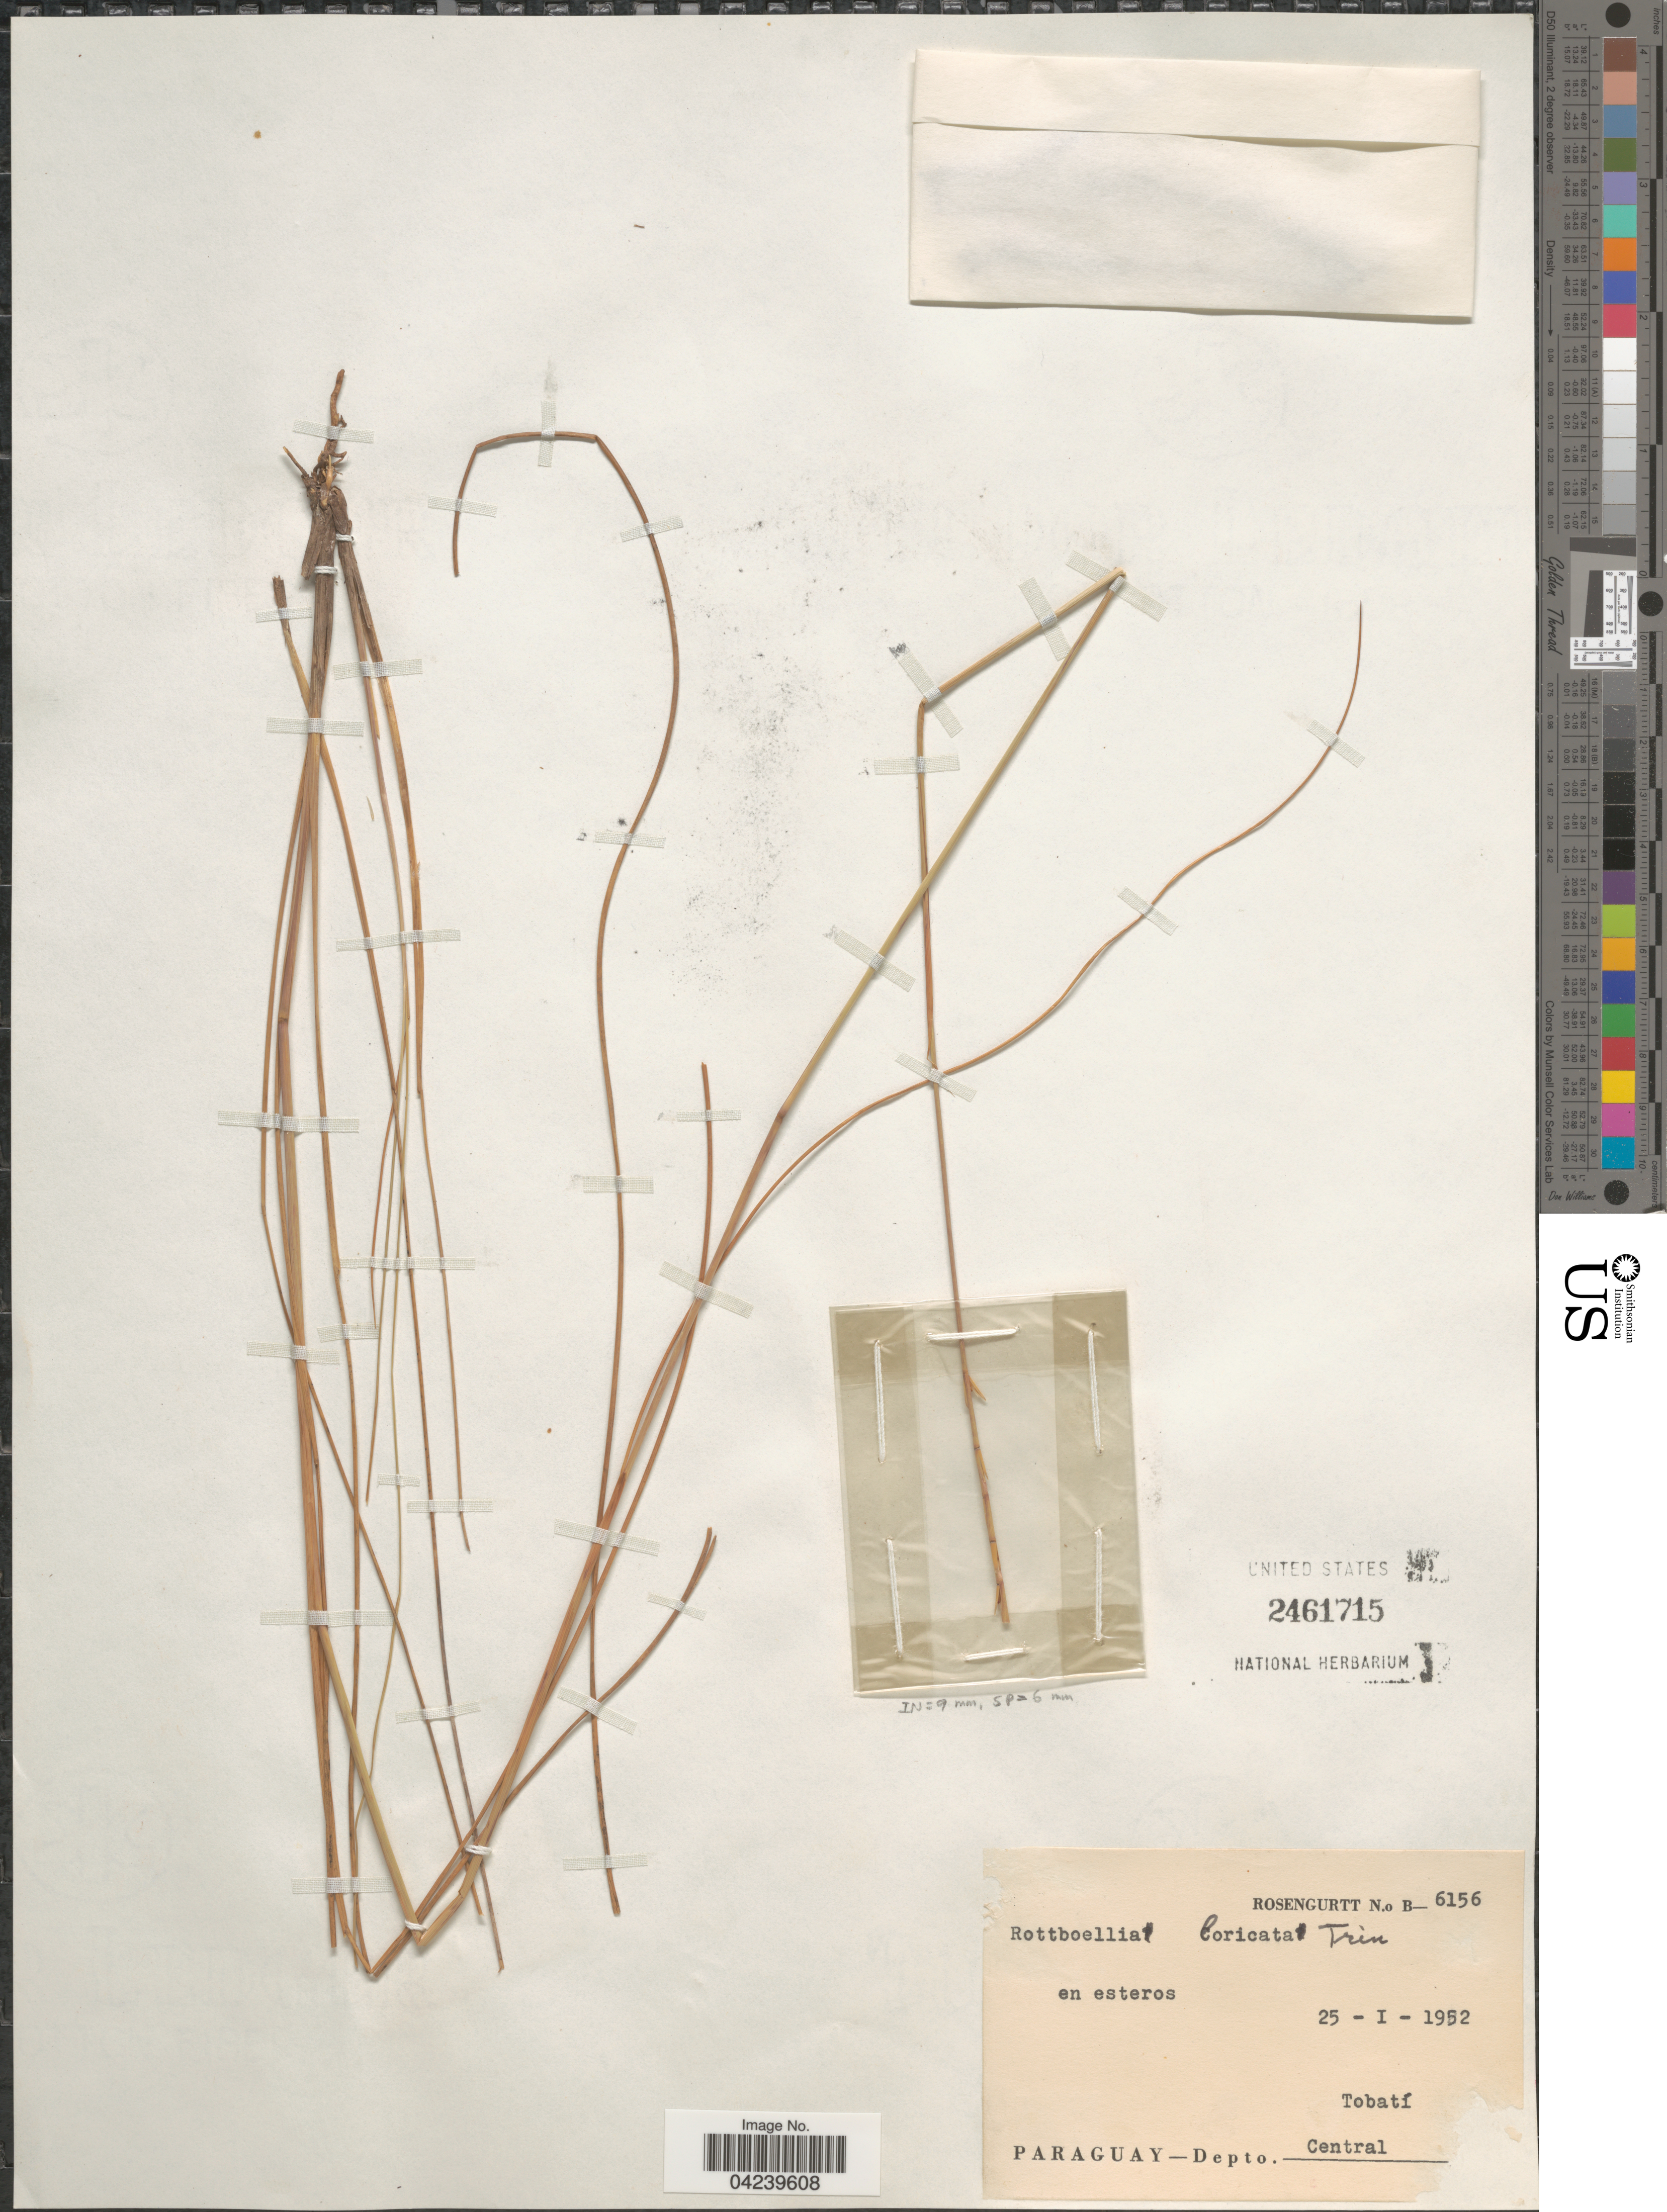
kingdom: Plantae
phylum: Tracheophyta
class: Liliopsida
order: Poales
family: Poaceae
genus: Rhytachne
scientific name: Rhytachne rottboellioides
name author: Desv.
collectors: Rosengurtt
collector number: B-6156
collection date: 1952-01-25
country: Paraguay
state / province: Central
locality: Tobatí. Depto. Central.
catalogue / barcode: US 2461715